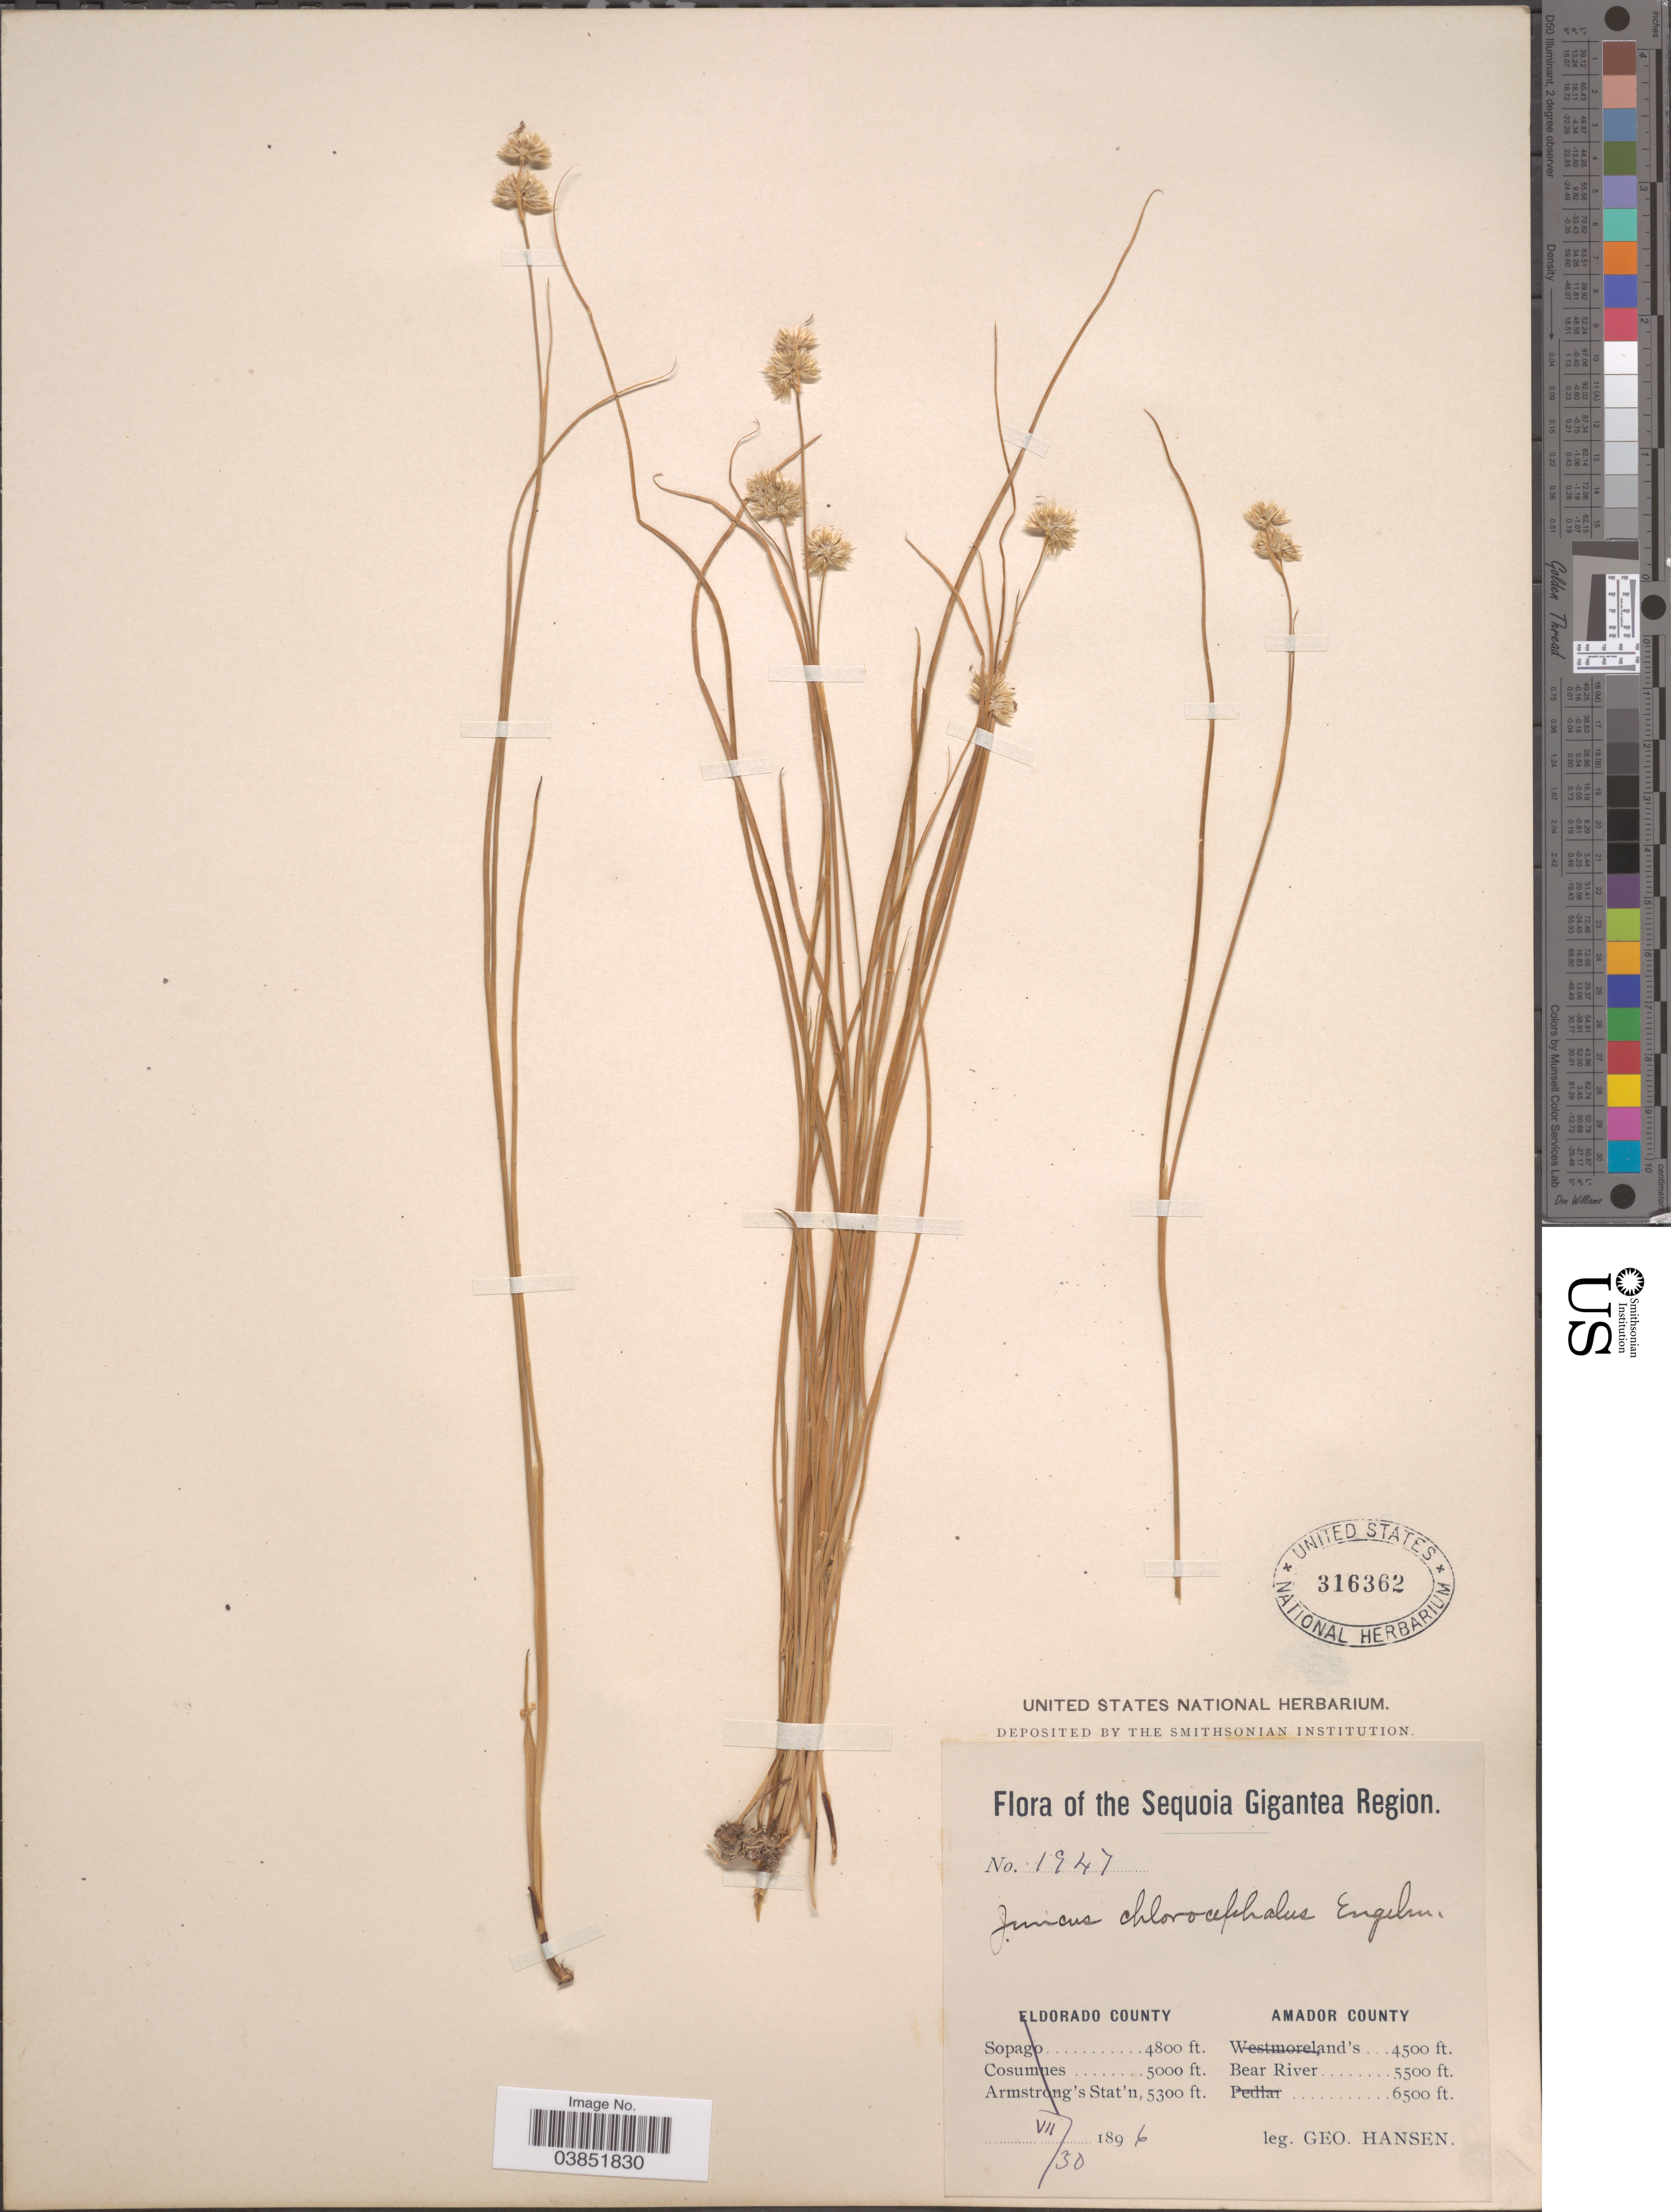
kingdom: Plantae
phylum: Tracheophyta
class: Liliopsida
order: Poales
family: Juncaceae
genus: Juncus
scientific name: Juncus chlorocephalus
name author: Engelm.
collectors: G. Hansen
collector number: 1947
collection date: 1896-07-30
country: United States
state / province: California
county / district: Amador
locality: Sequoia Gigantea Region. Amador County. Bear River.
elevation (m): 1676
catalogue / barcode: US 316362